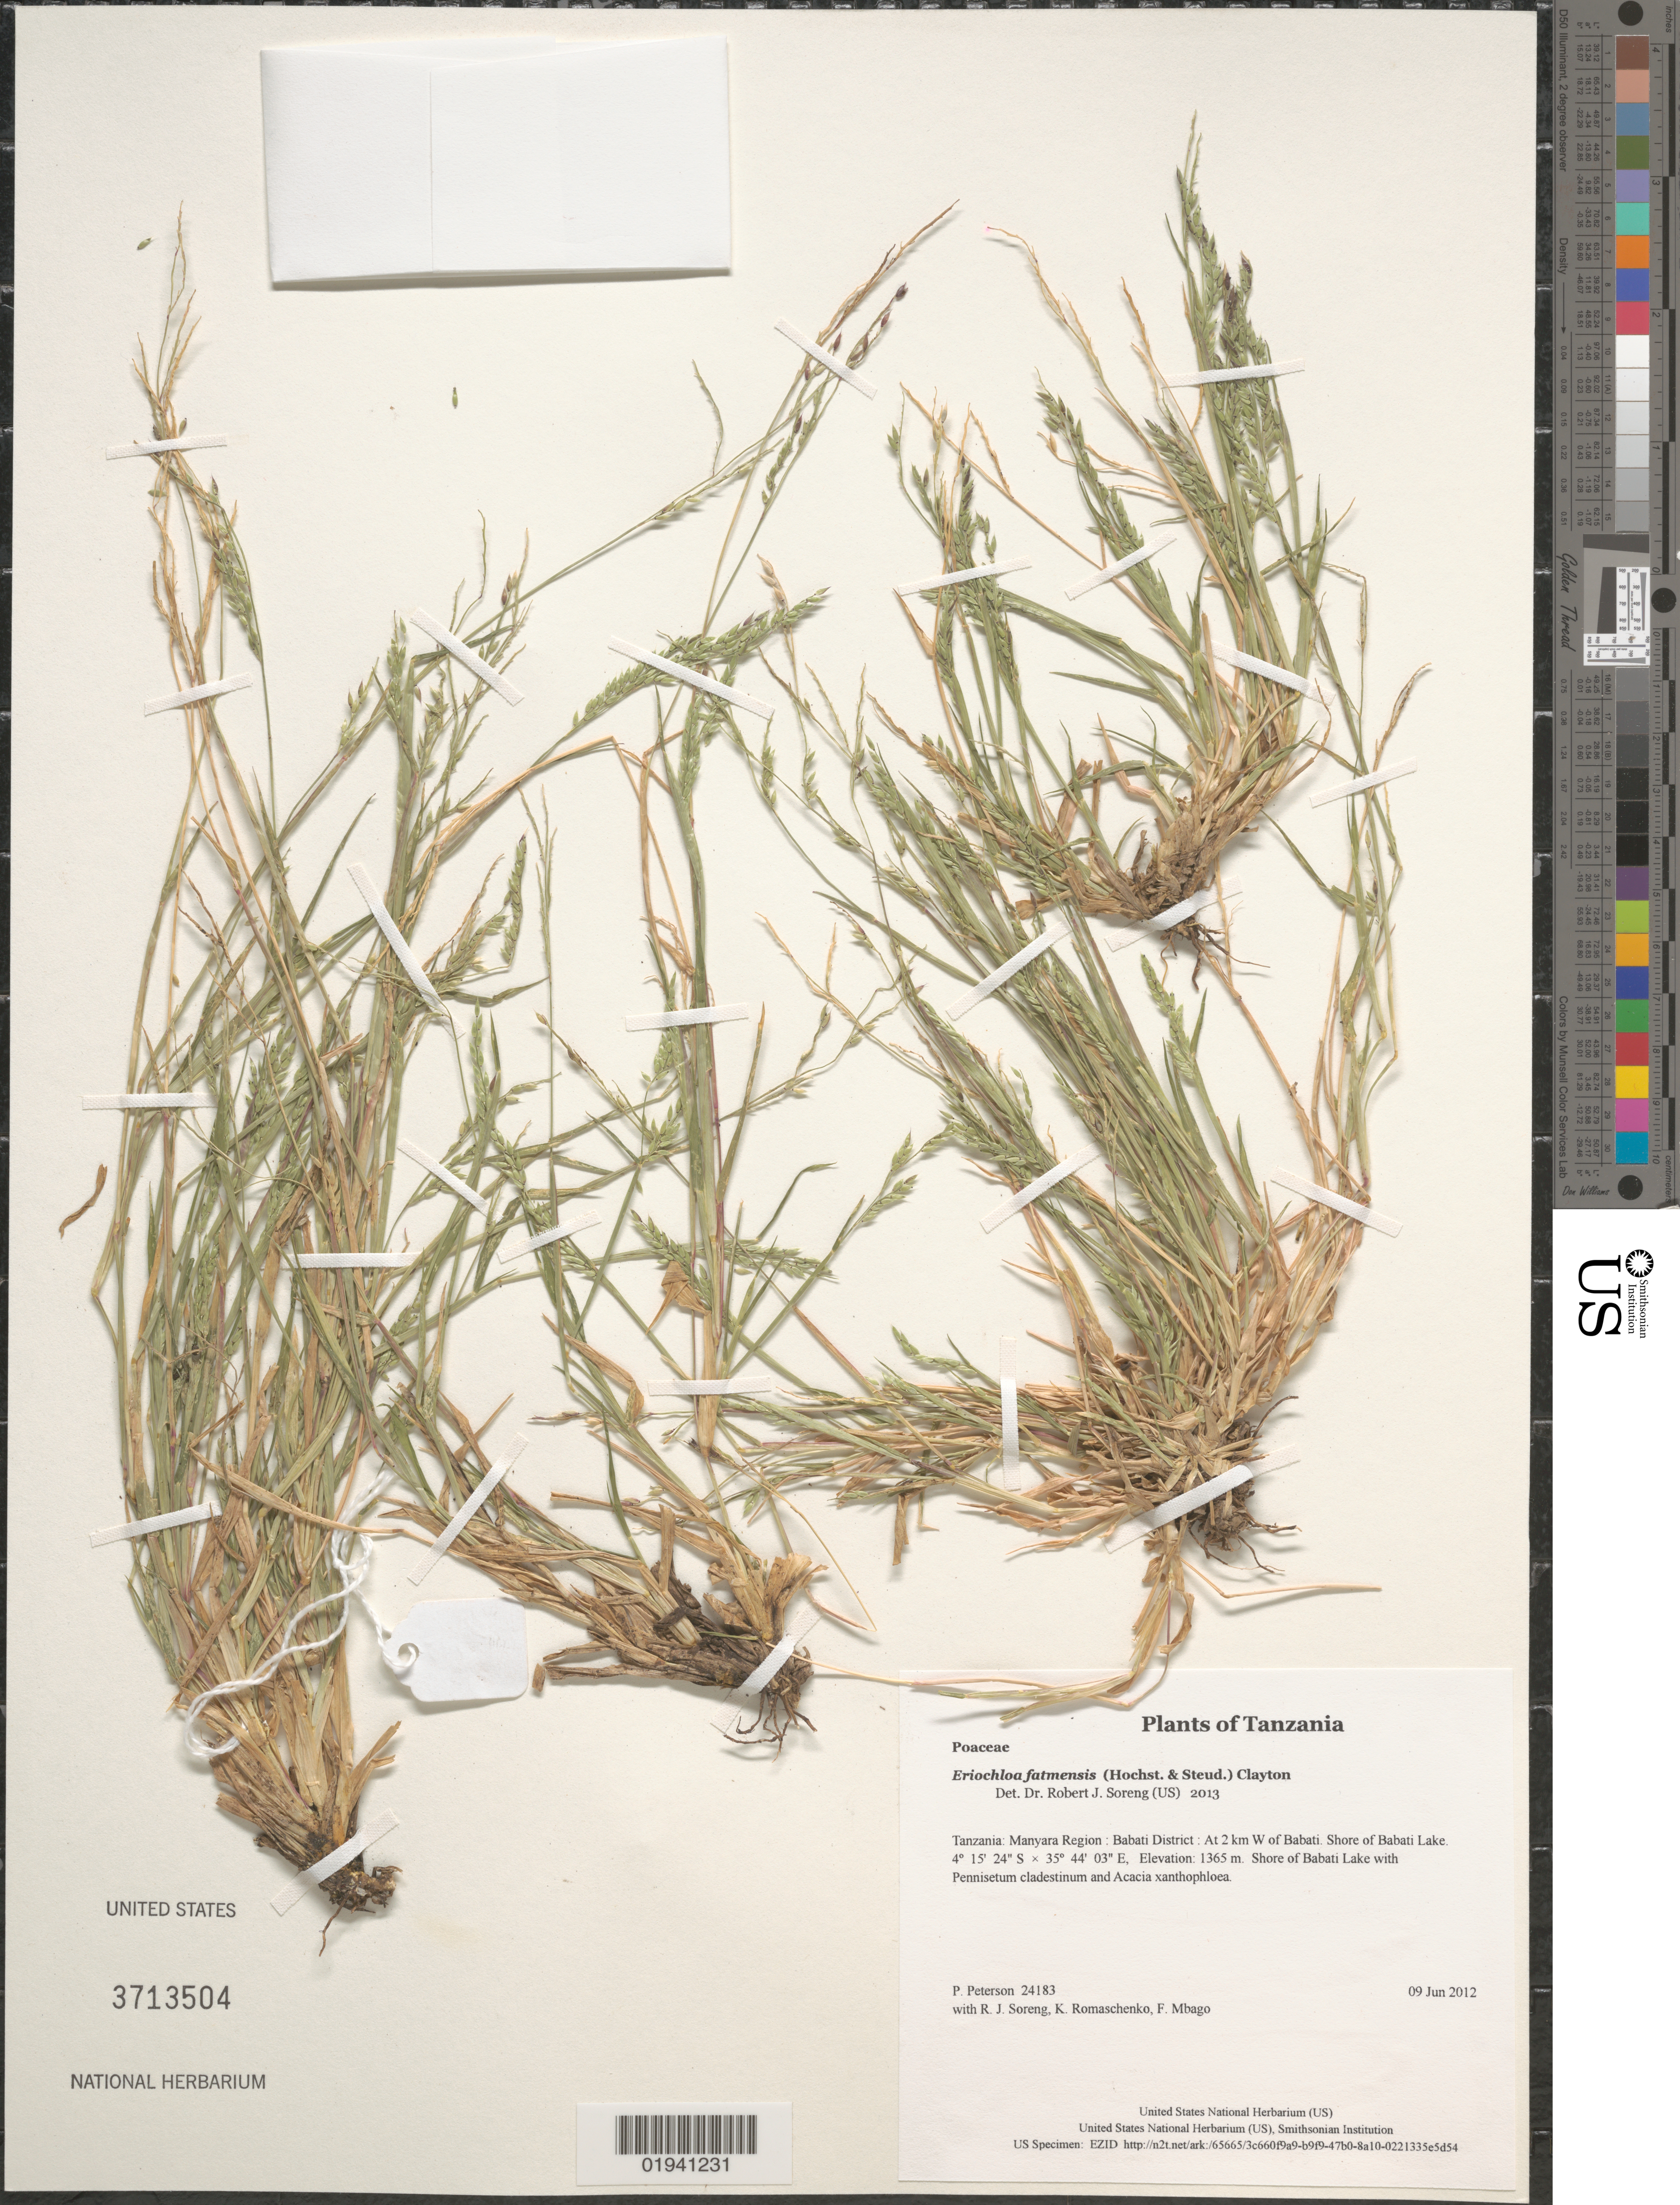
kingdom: Plantae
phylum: Tracheophyta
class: Liliopsida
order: Poales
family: Poaceae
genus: Eriochloa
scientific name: Eriochloa fatmensis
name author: (Hochst. & Steud.) Clayton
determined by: Soreng, Robert J., Research Associate (BOT), Smithsonian Institution - National Museum of Natural History (UNITED STATES)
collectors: P. M. Peterson, R. J. Soreng, K. Romaschenko & F. Mbago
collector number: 24183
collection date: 2012-06-09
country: Tanzania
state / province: Manyara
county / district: Babati District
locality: At 2 km W of Babati. Shore of Babati Lake.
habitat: Shore of Babati Lake with Pennisetum cladestinum and Acacia xanthophloea.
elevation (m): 1365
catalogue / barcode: US 3713504